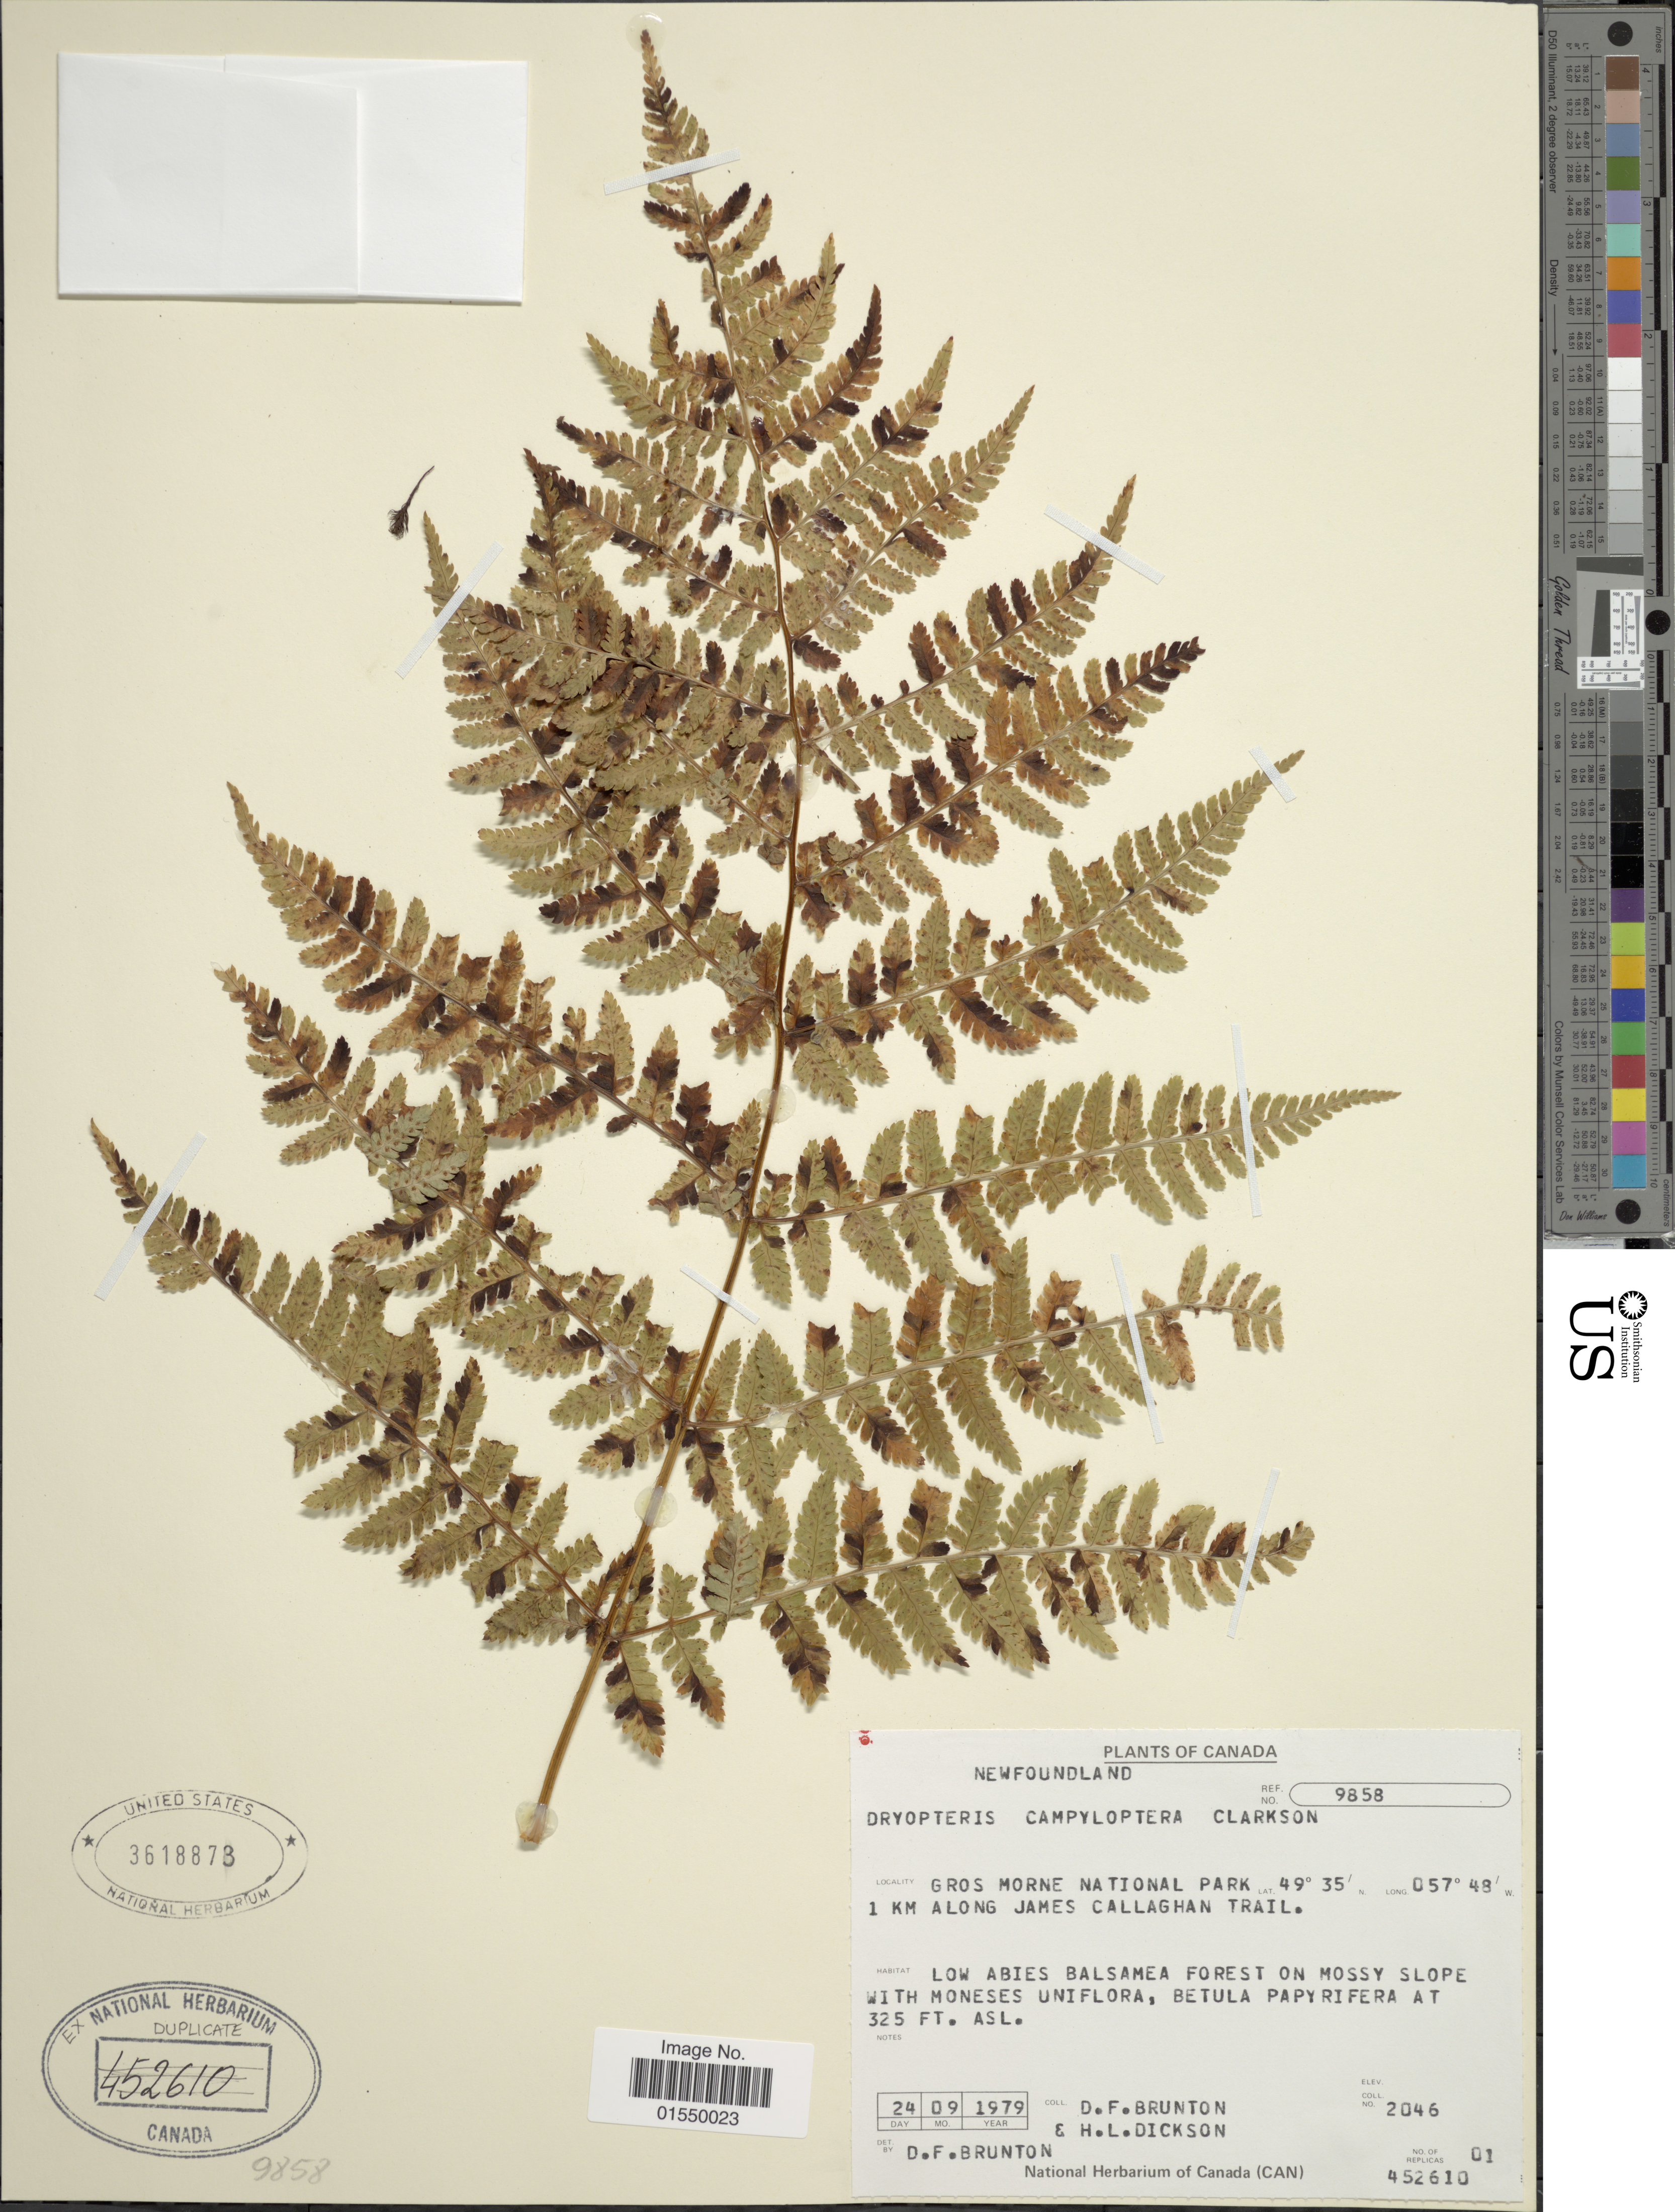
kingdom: Plantae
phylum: Tracheophyta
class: Polypodiopsida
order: Polypodiales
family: Dryopteridaceae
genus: Dryopteris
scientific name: Dryopteris campyloptera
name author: Clarkson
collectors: D. Brunton & H. Dickson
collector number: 2046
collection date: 1979-09-24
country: Canada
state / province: Newfoundland and Labrador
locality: Gros Morne National Park, 1 km along James Callaghan Trail, low Abies Balsamea Forest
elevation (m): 99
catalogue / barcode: US 3618873